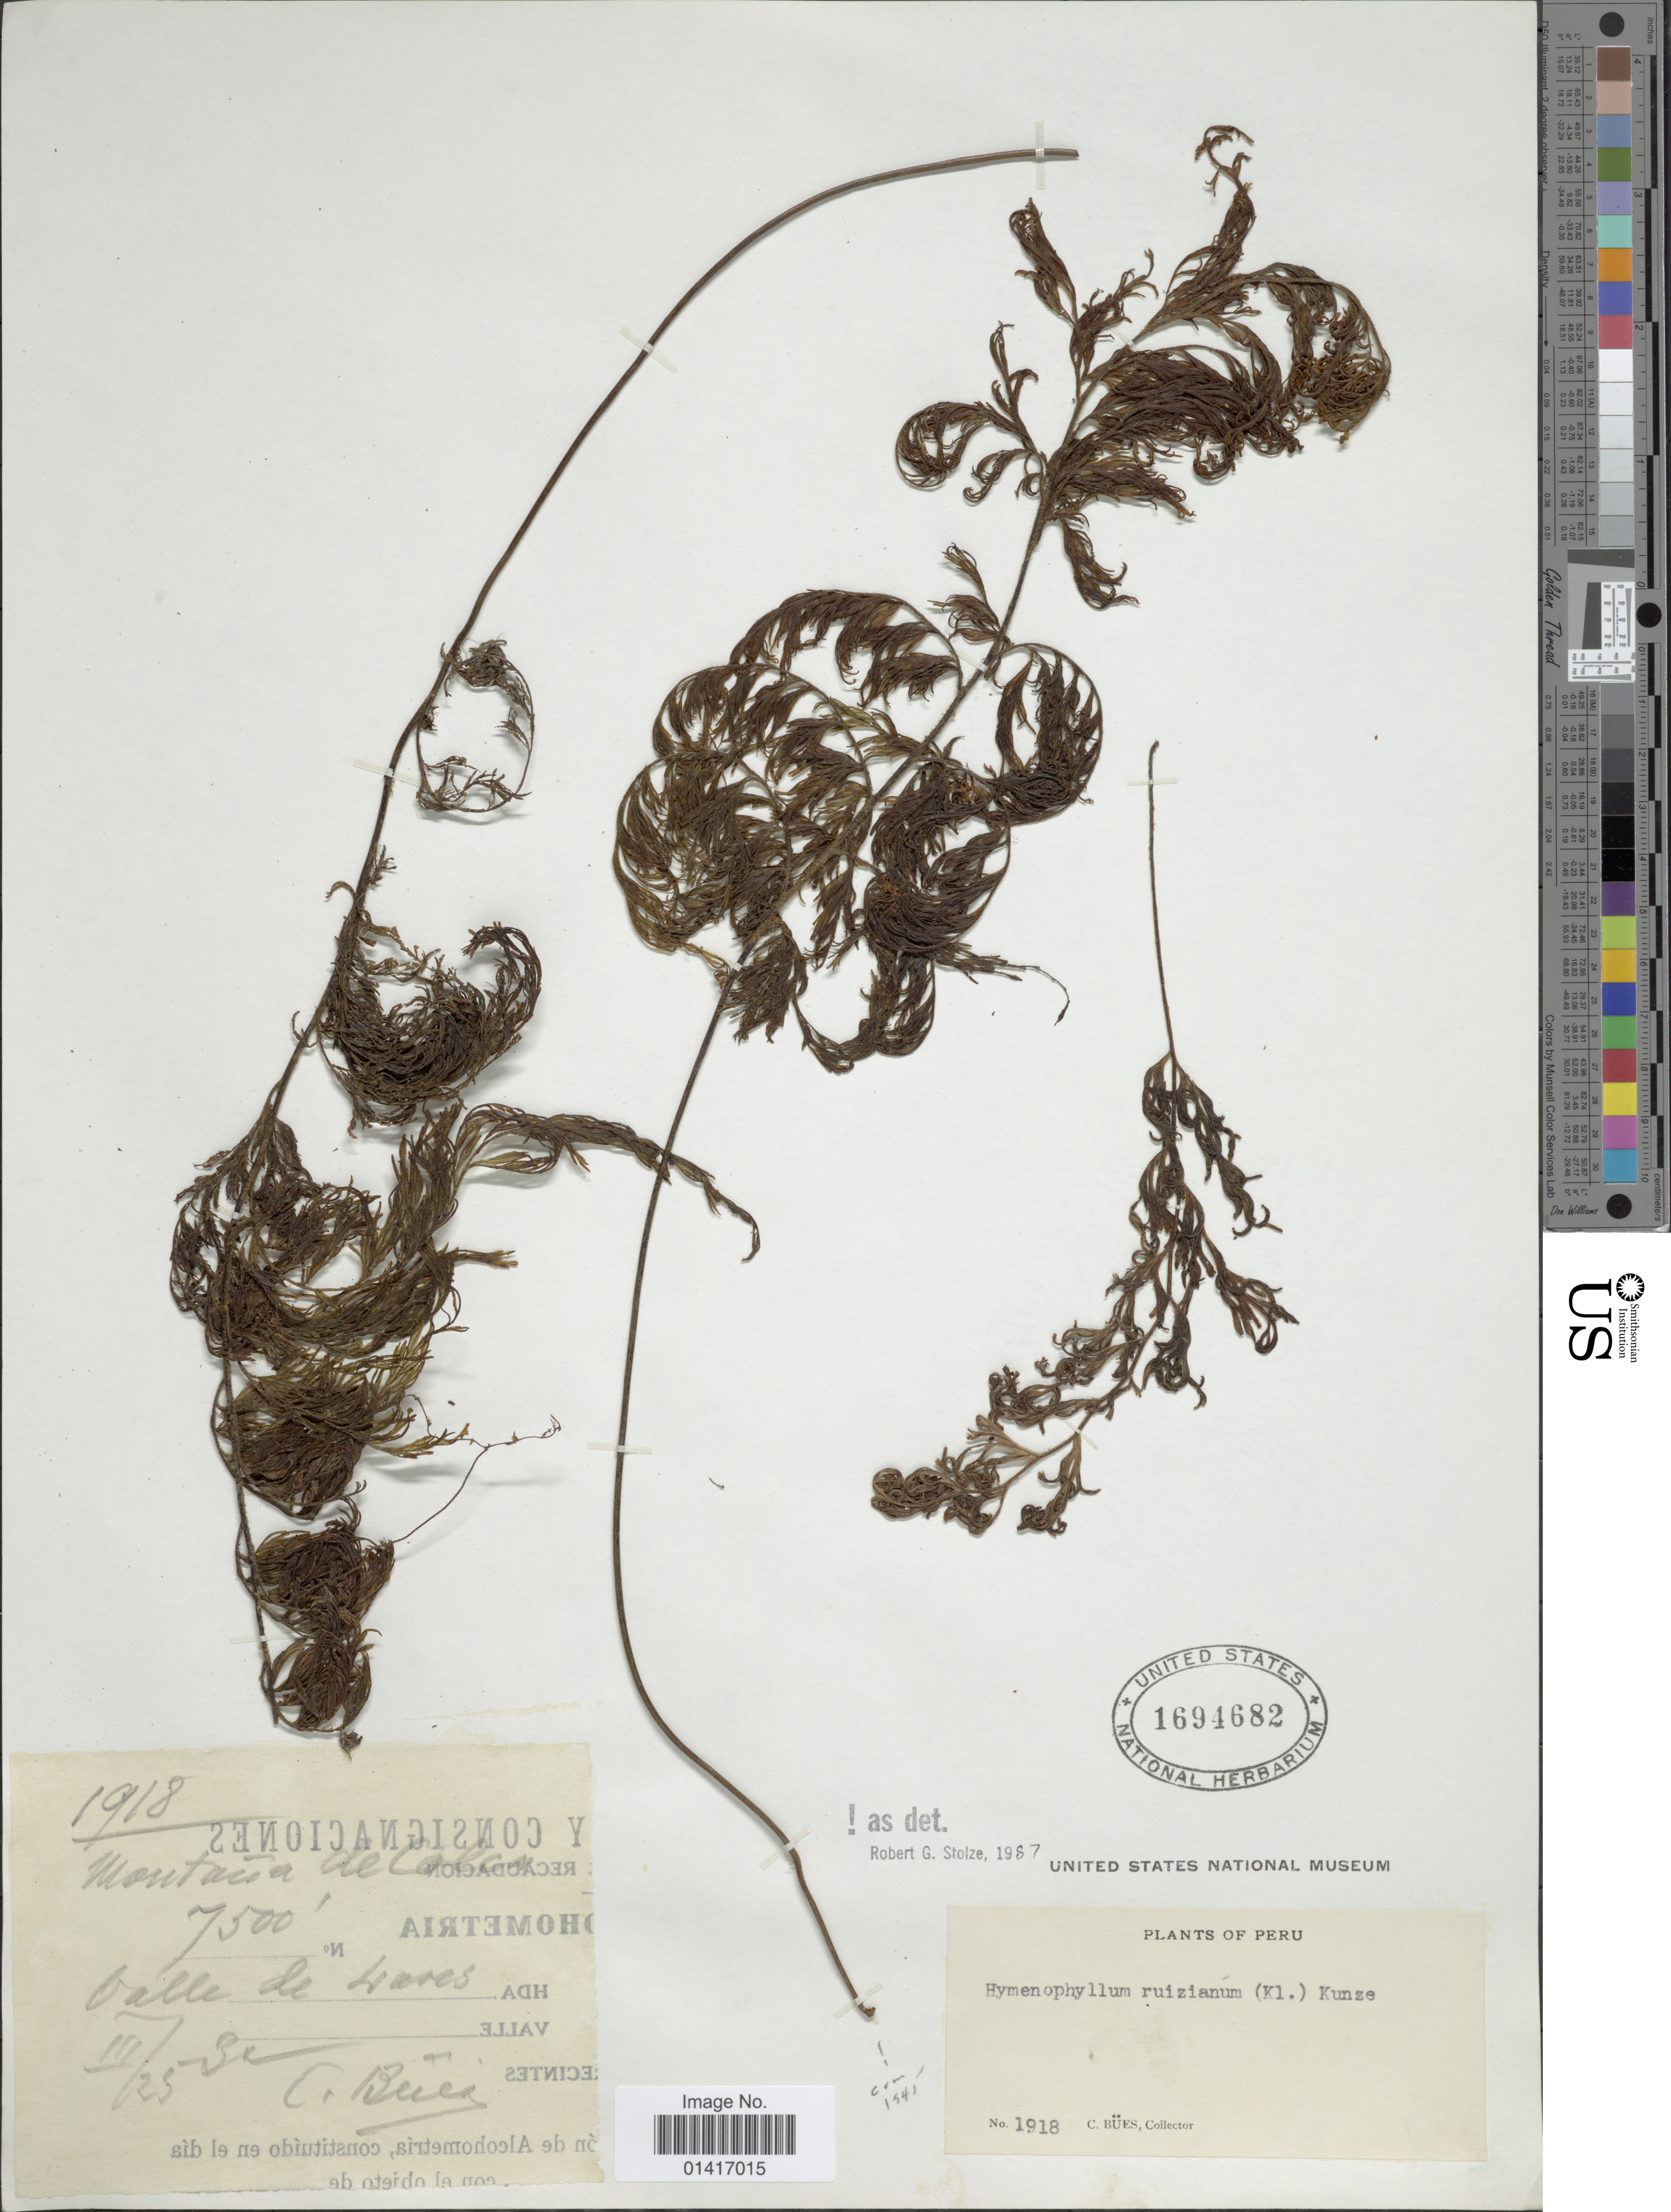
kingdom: Plantae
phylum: Tracheophyta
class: Polypodiopsida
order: Hymenophyllales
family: Hymenophyllaceae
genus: Hymenophyllum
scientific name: Hymenophyllum ruizianum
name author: (Klotzsch) Kunze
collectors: C. Bues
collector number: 1918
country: Peru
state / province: Cusco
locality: Montaña de Colca. Valle de Lares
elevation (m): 2286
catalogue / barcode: US 1694682